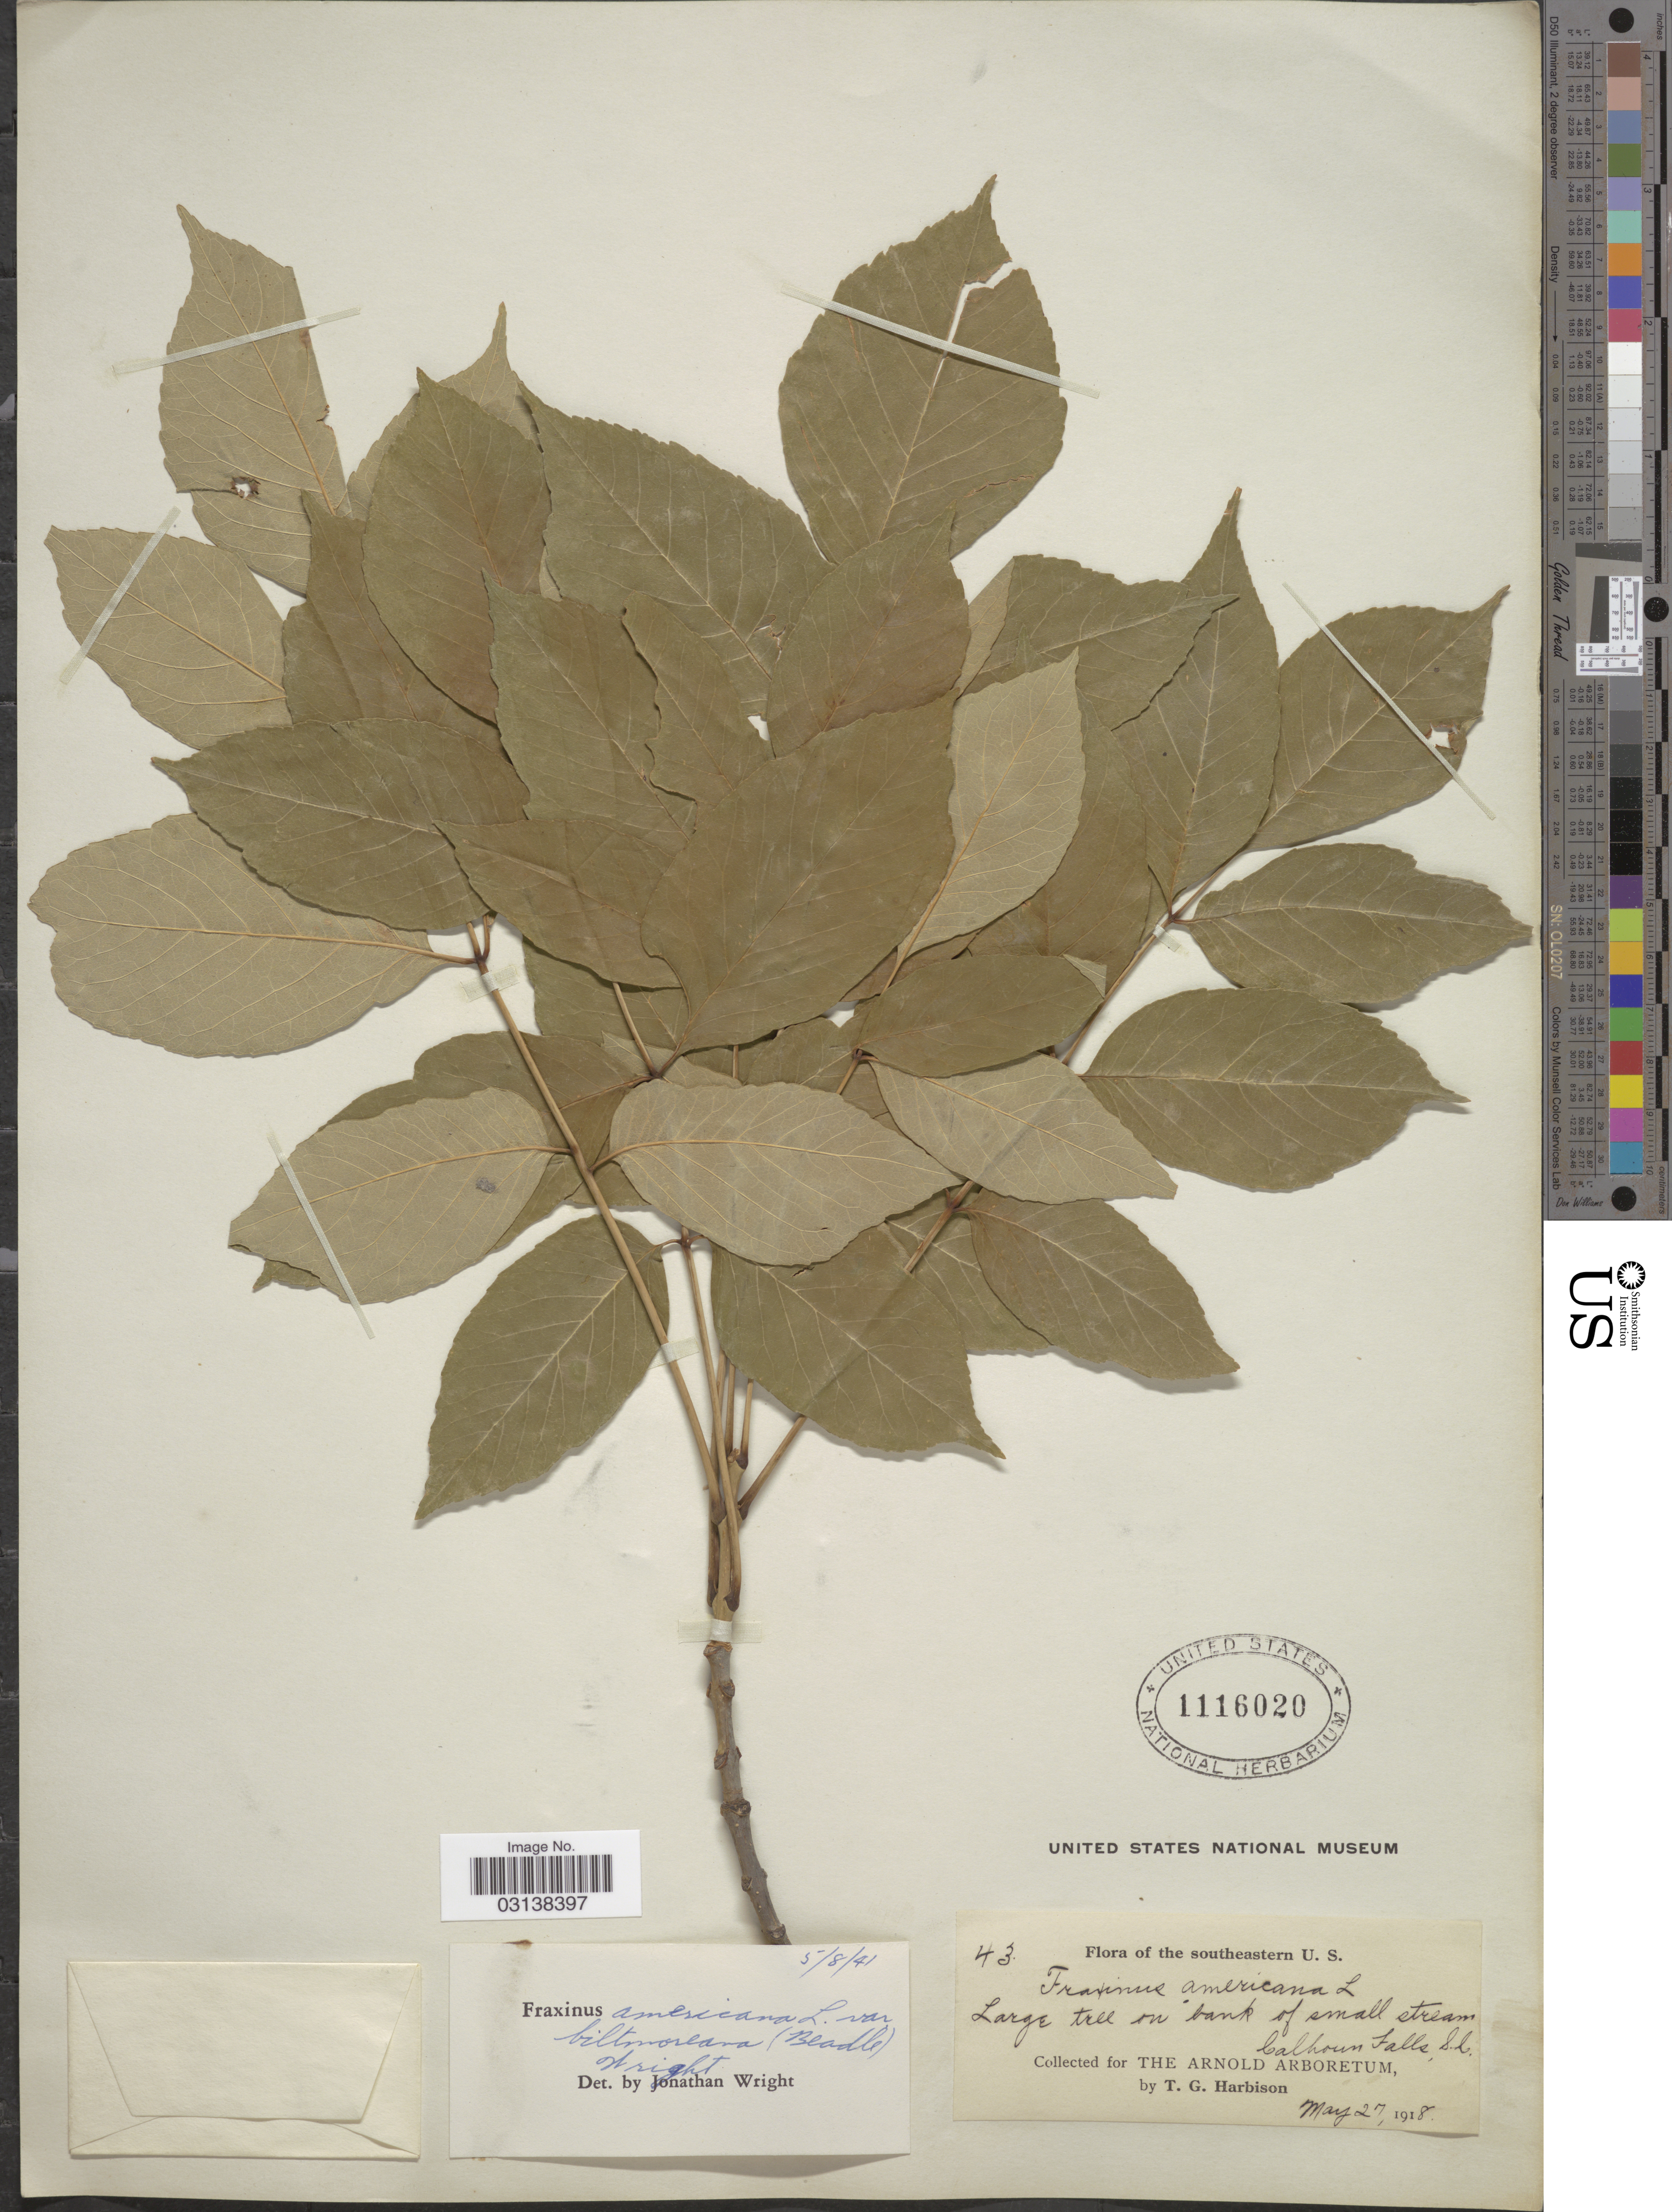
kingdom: Plantae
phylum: Tracheophyta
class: Magnoliopsida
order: Lamiales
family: Oleaceae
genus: Fraxinus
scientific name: Fraxinus americana var. biltmoreana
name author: (Beadle) J.W. Wright ex Fernald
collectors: T. Harbison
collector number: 43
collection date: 1918-05-27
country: United States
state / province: South Carolina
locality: The southeastern U.S., Large tree on bank of small stream, Calhoun Falls, S.C.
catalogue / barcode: US 1116020